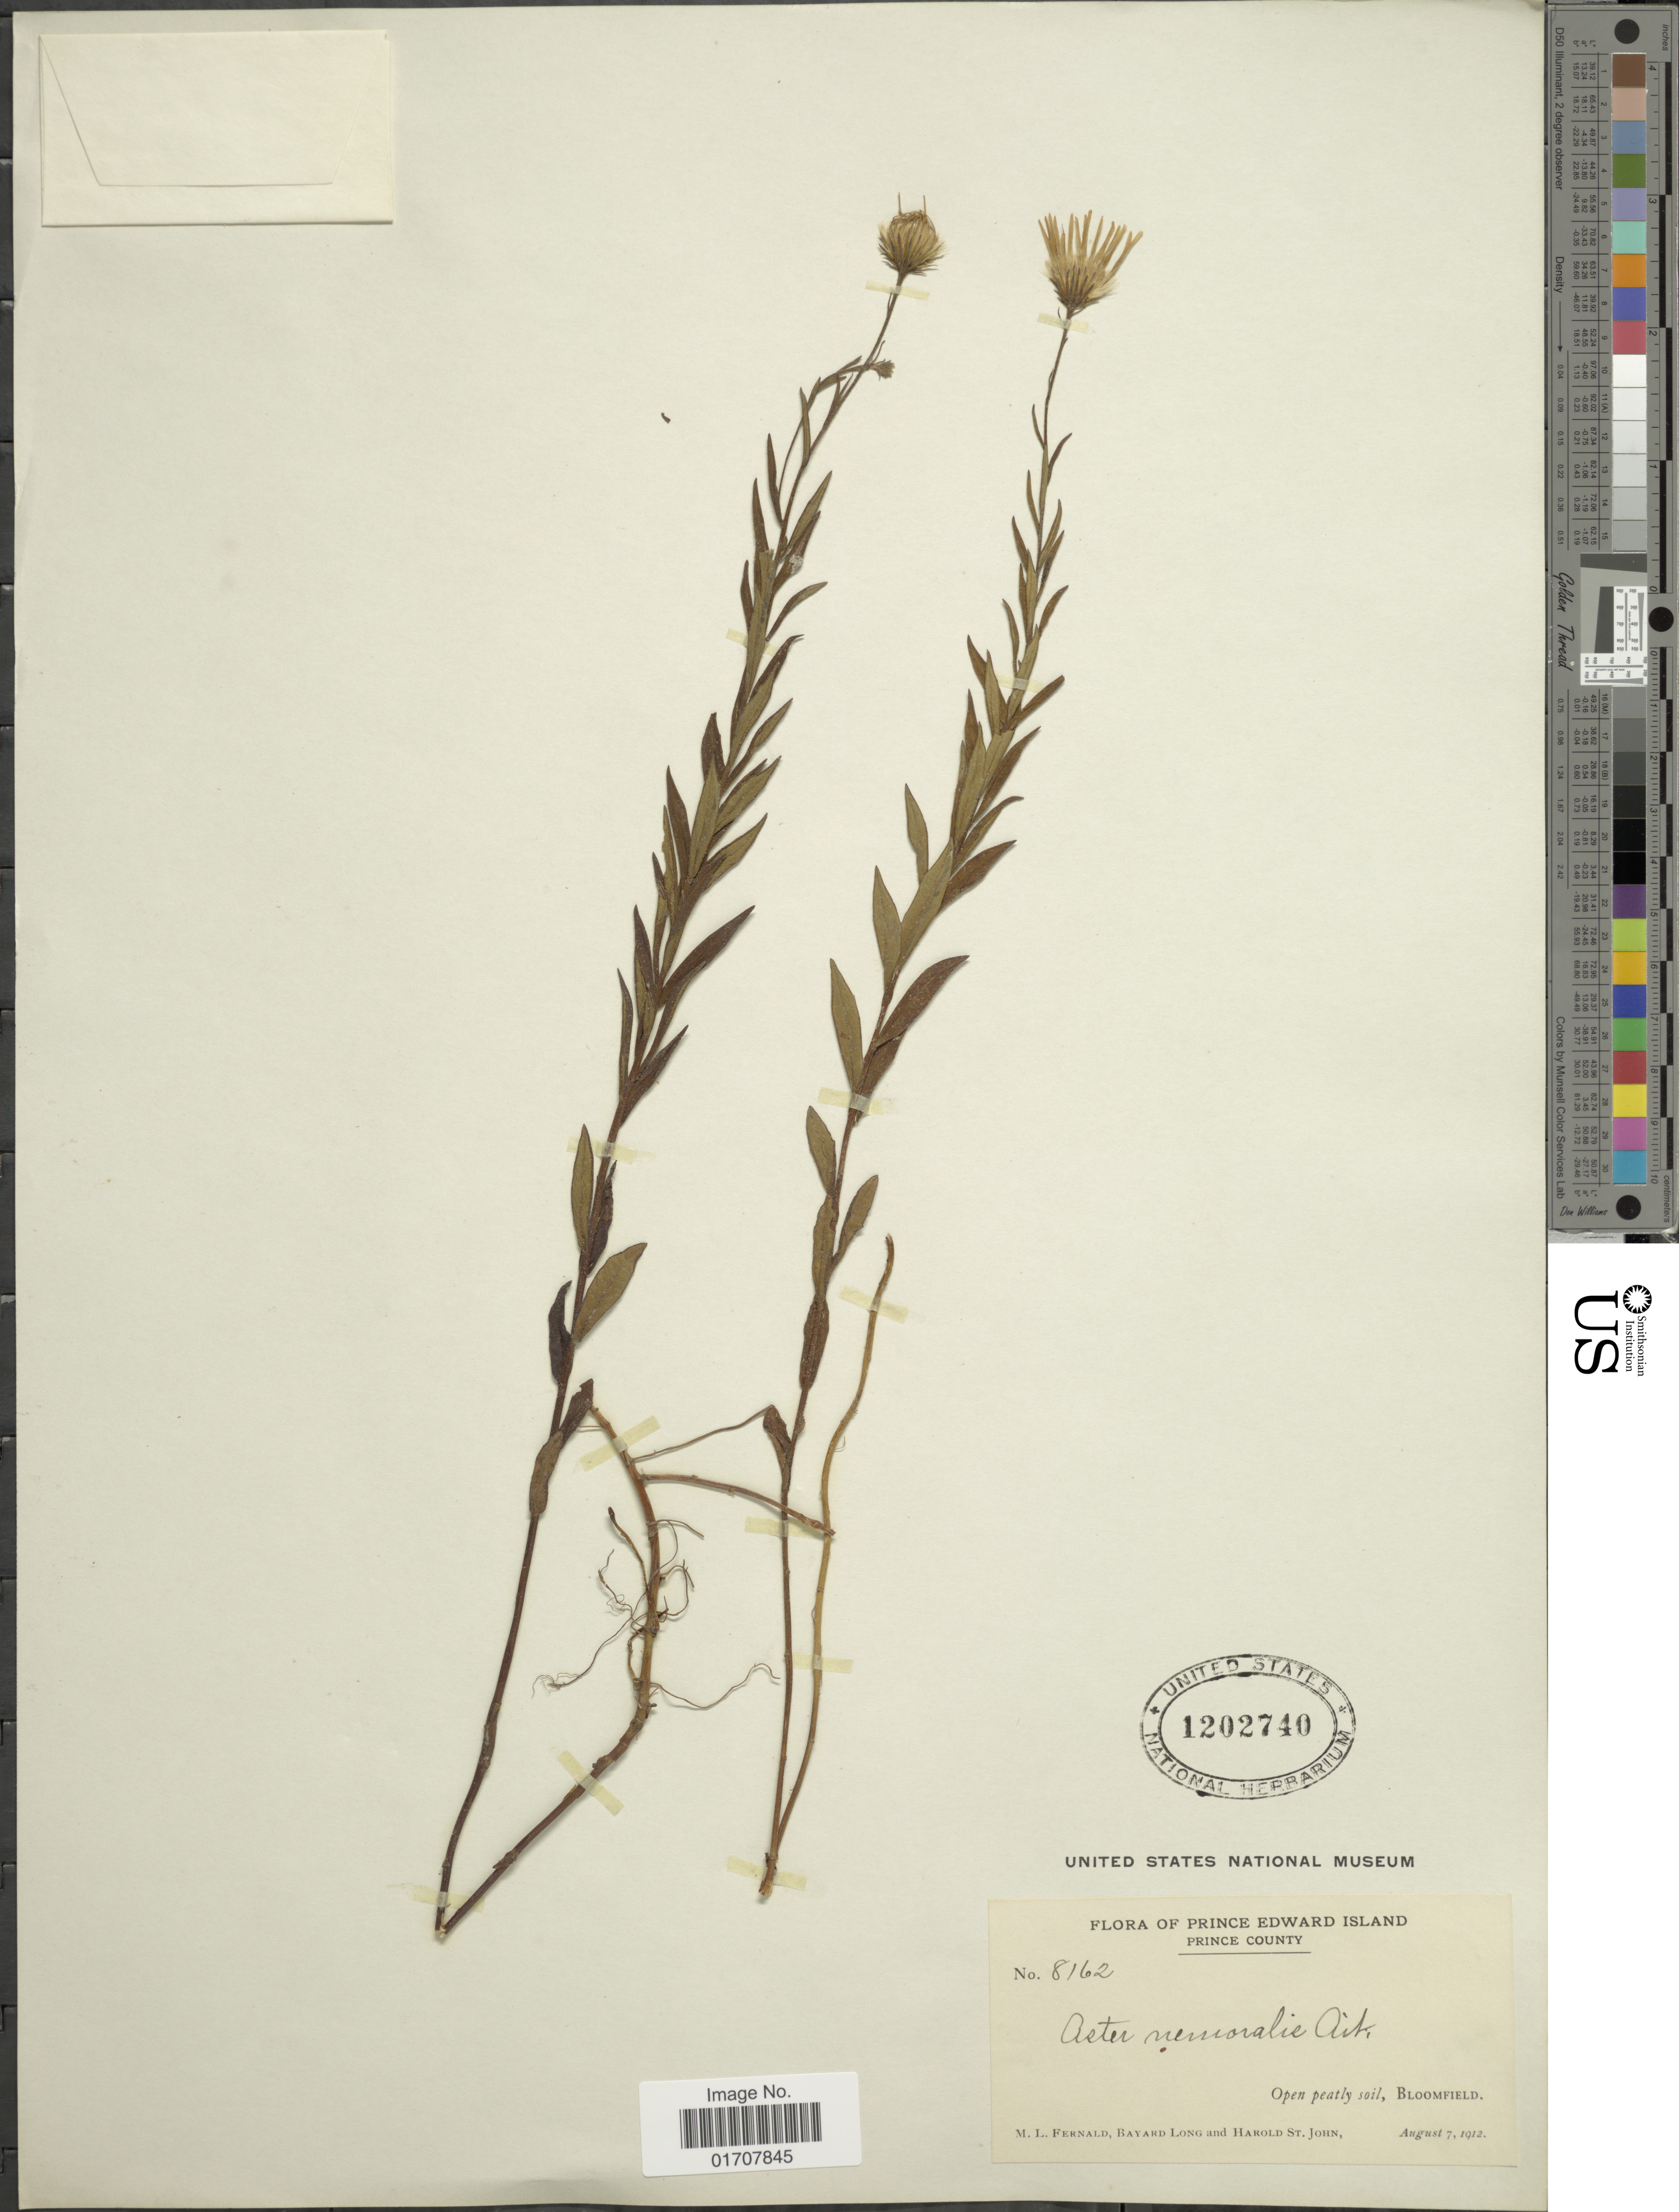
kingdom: Plantae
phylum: Tracheophyta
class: Magnoliopsida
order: Asterales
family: Asteraceae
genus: Oclemena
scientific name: Oclemena nemoralis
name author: (Aiton) Greene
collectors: M. L. Fernald, B. Long & H. St. John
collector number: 8162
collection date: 1912-08-07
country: Canada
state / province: Prince Edward Island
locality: Prince County, Open Peatly soil, Bloomfield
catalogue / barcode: US 1202740